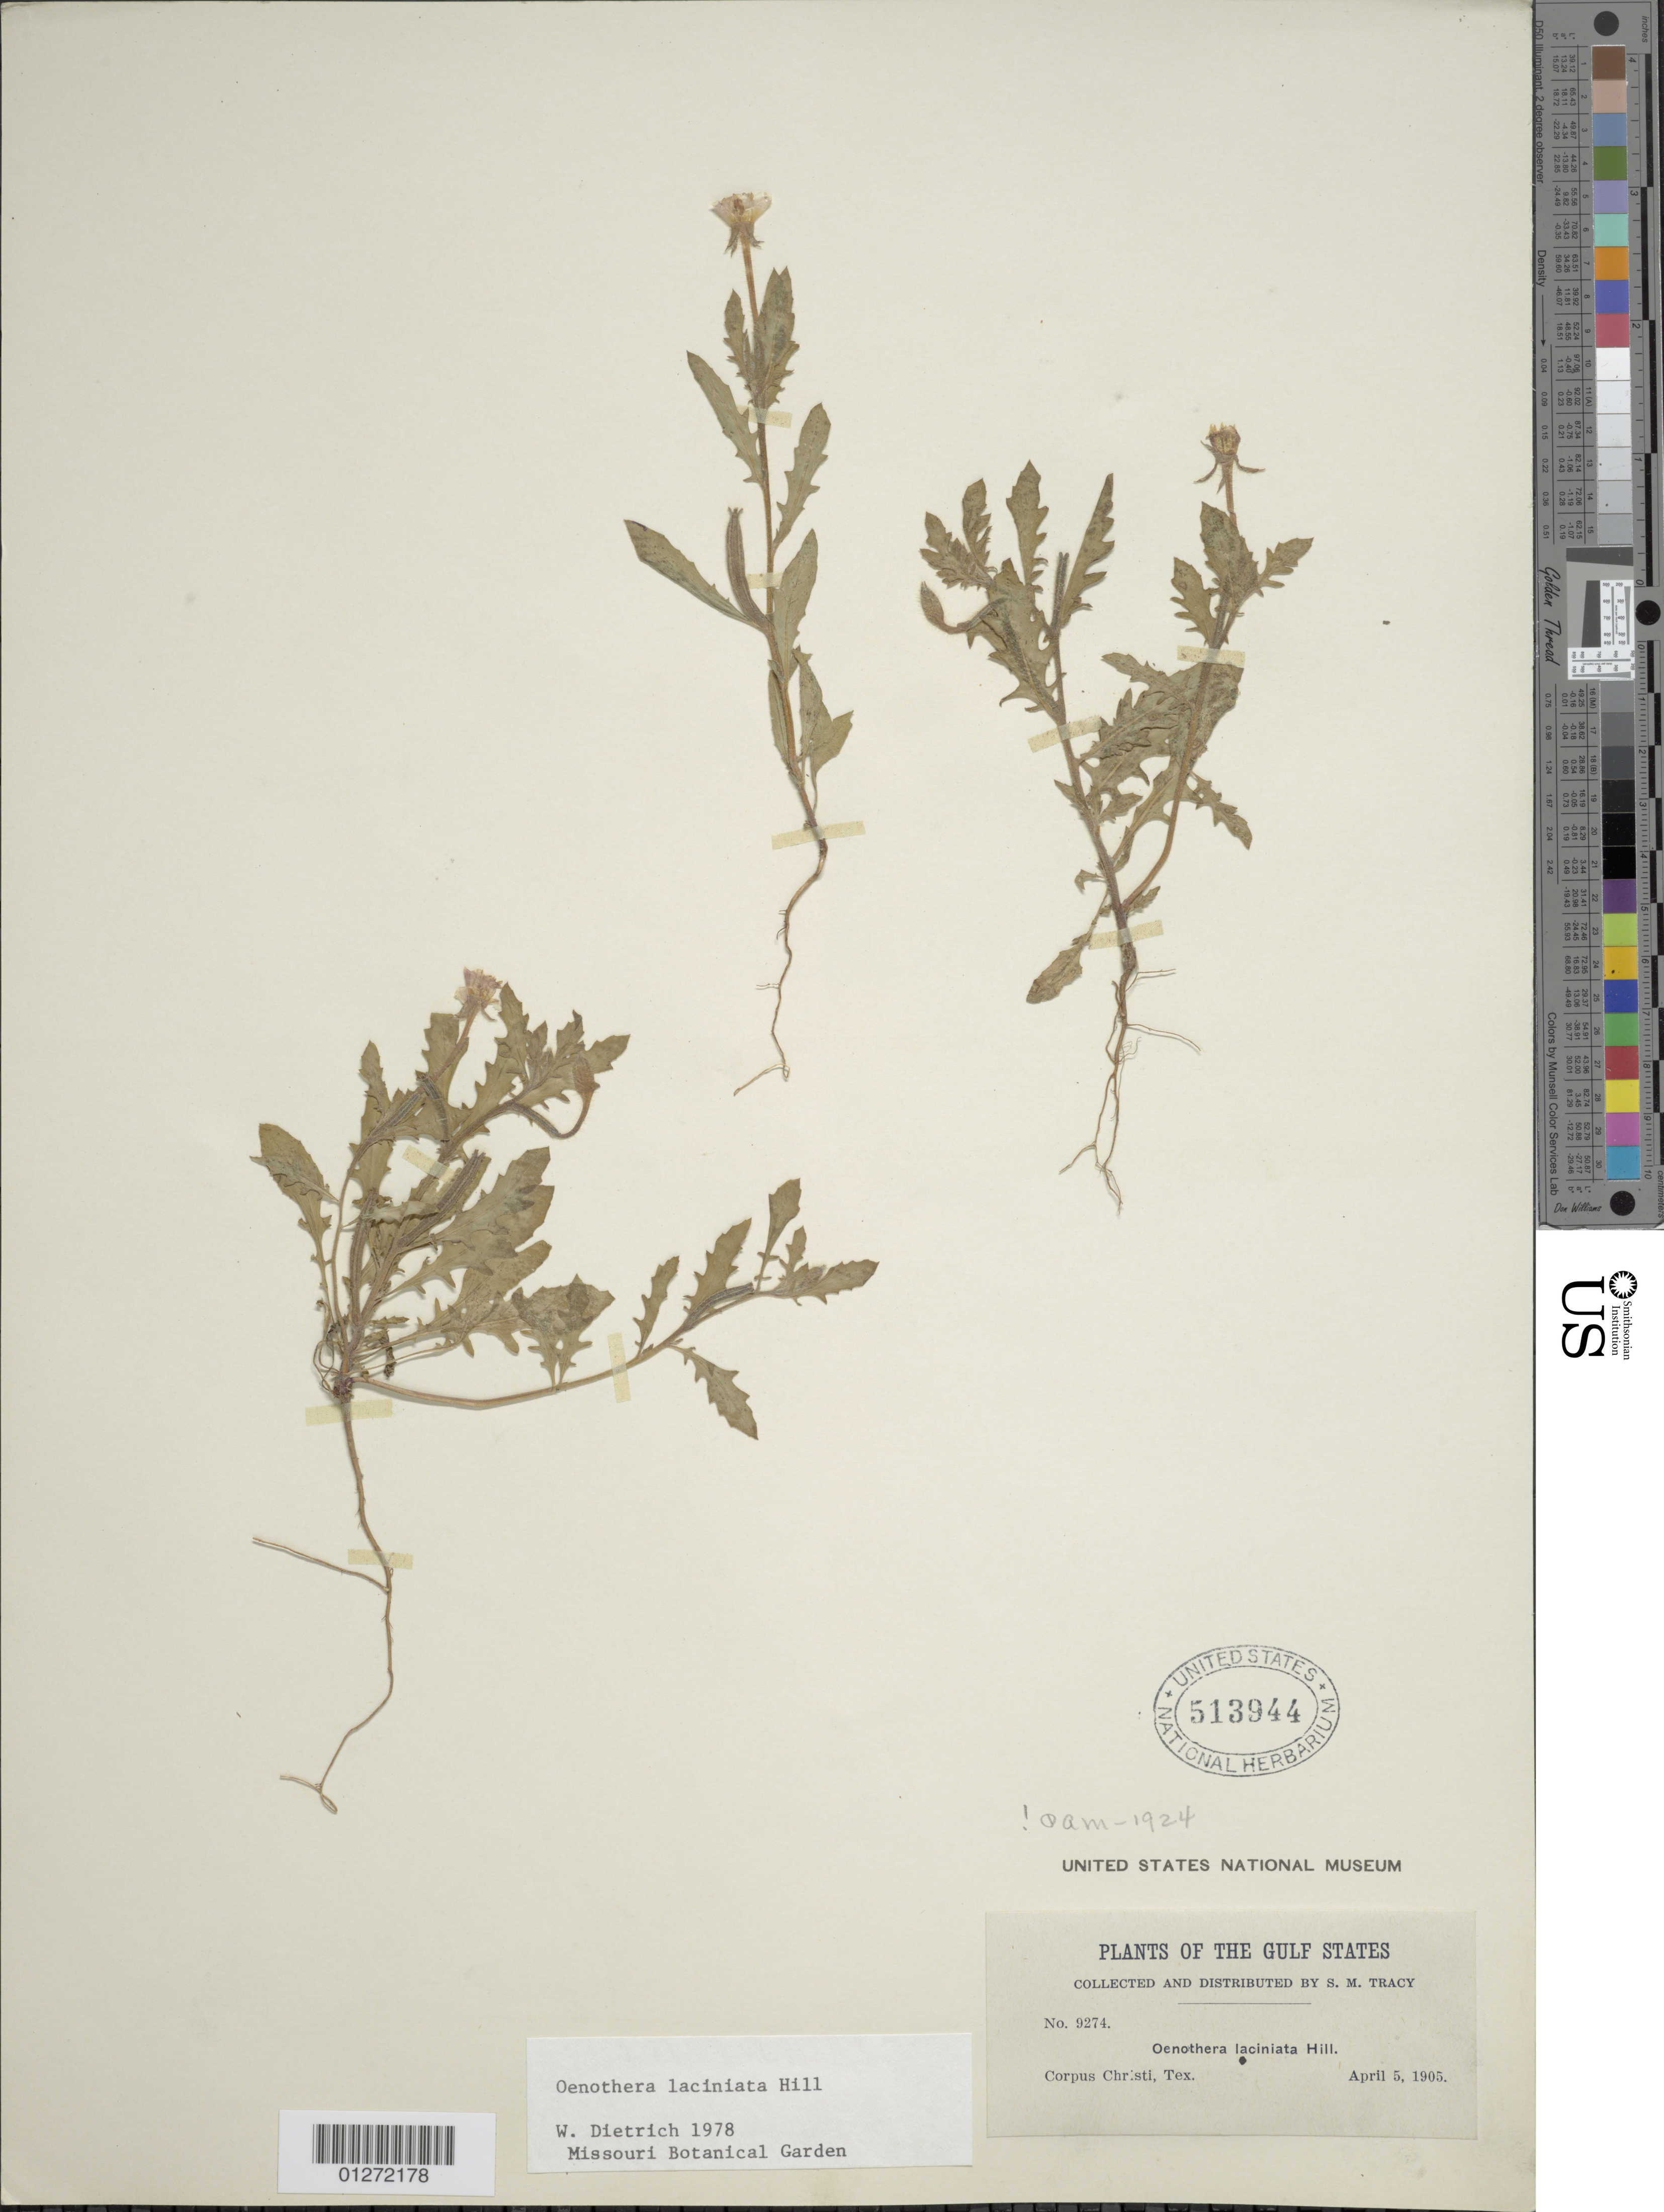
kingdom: Plantae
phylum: Tracheophyta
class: Magnoliopsida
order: Myrtales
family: Onagraceae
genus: Oenothera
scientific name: Oenothera laciniata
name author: Hill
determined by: Dietrich, W.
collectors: S. M. Tracy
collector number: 9274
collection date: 1905-04-05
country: United States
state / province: Texas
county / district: Nueces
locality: Corpus Christi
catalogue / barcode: US 513944